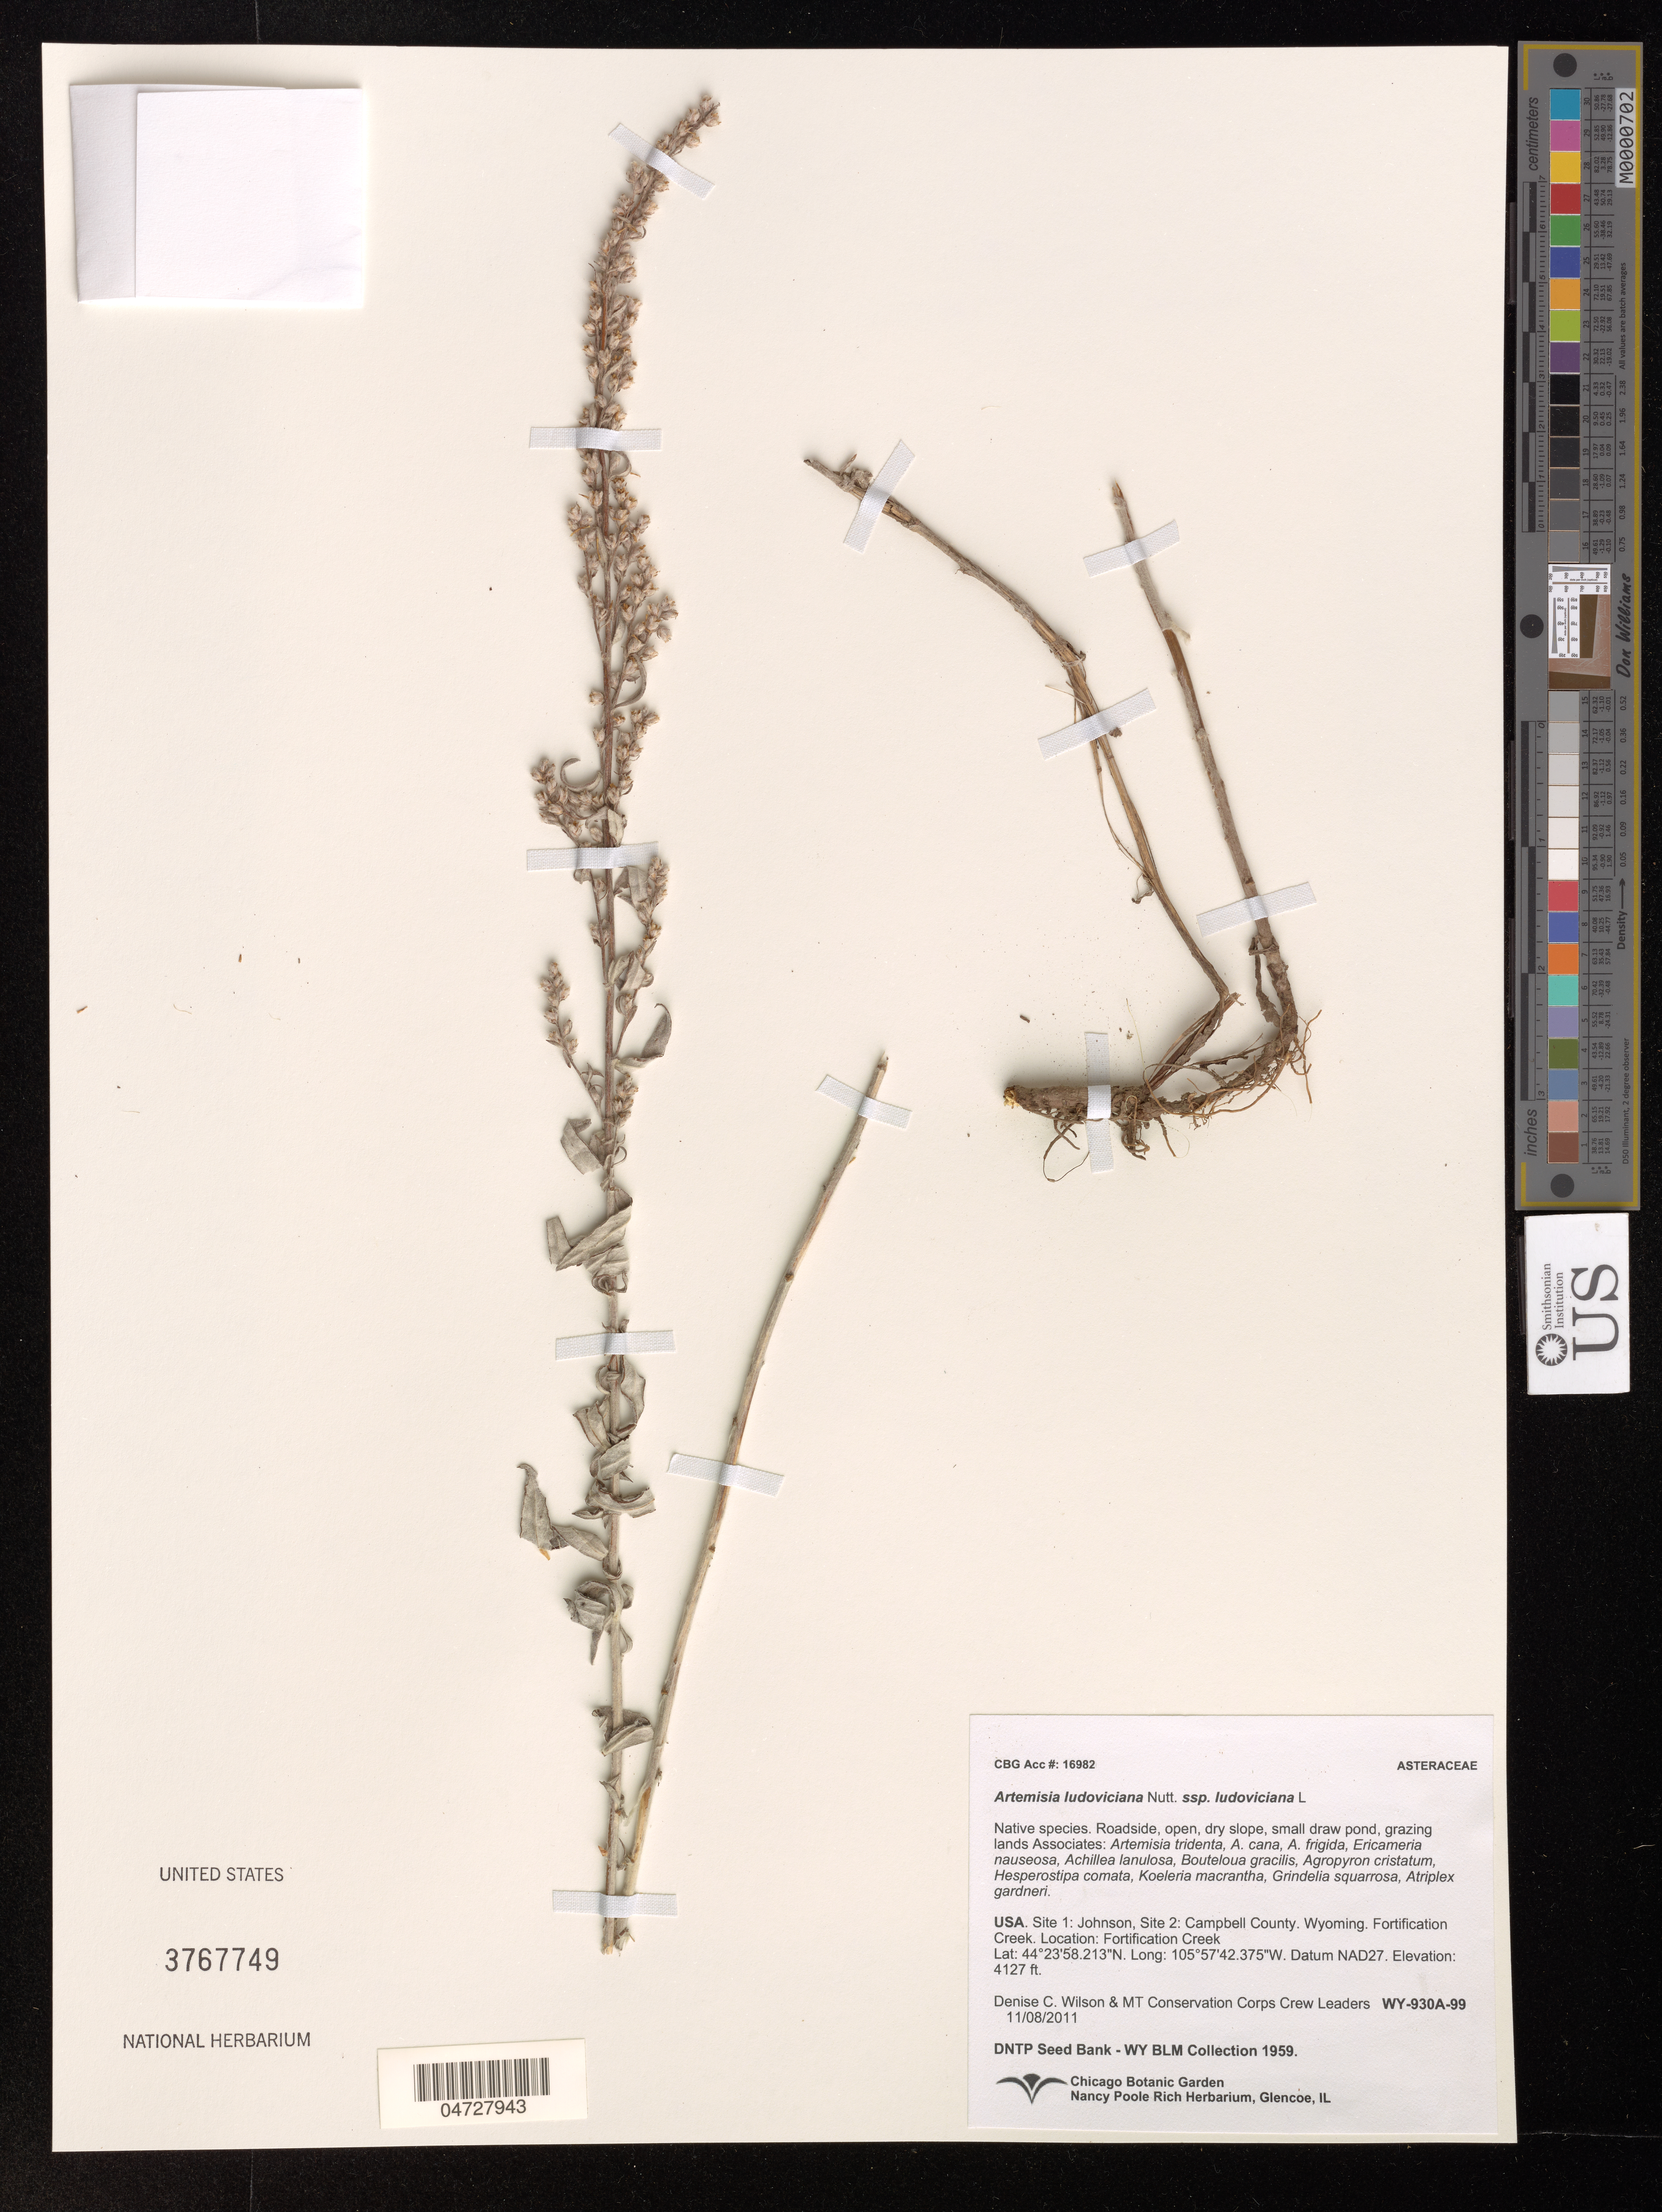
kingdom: Plantae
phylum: Tracheophyta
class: Magnoliopsida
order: Asterales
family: Asteraceae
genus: Artemisia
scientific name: Artemisia ludoviciana subsp. ludoviciana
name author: Nutt.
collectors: D. Wilson & MT Conversation Corps Crew Leaders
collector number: WY-930A-99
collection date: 2011-08-11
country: United States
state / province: Wyoming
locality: Site 2: Campbell County, Fortication Creek.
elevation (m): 1258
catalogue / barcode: US 3767749